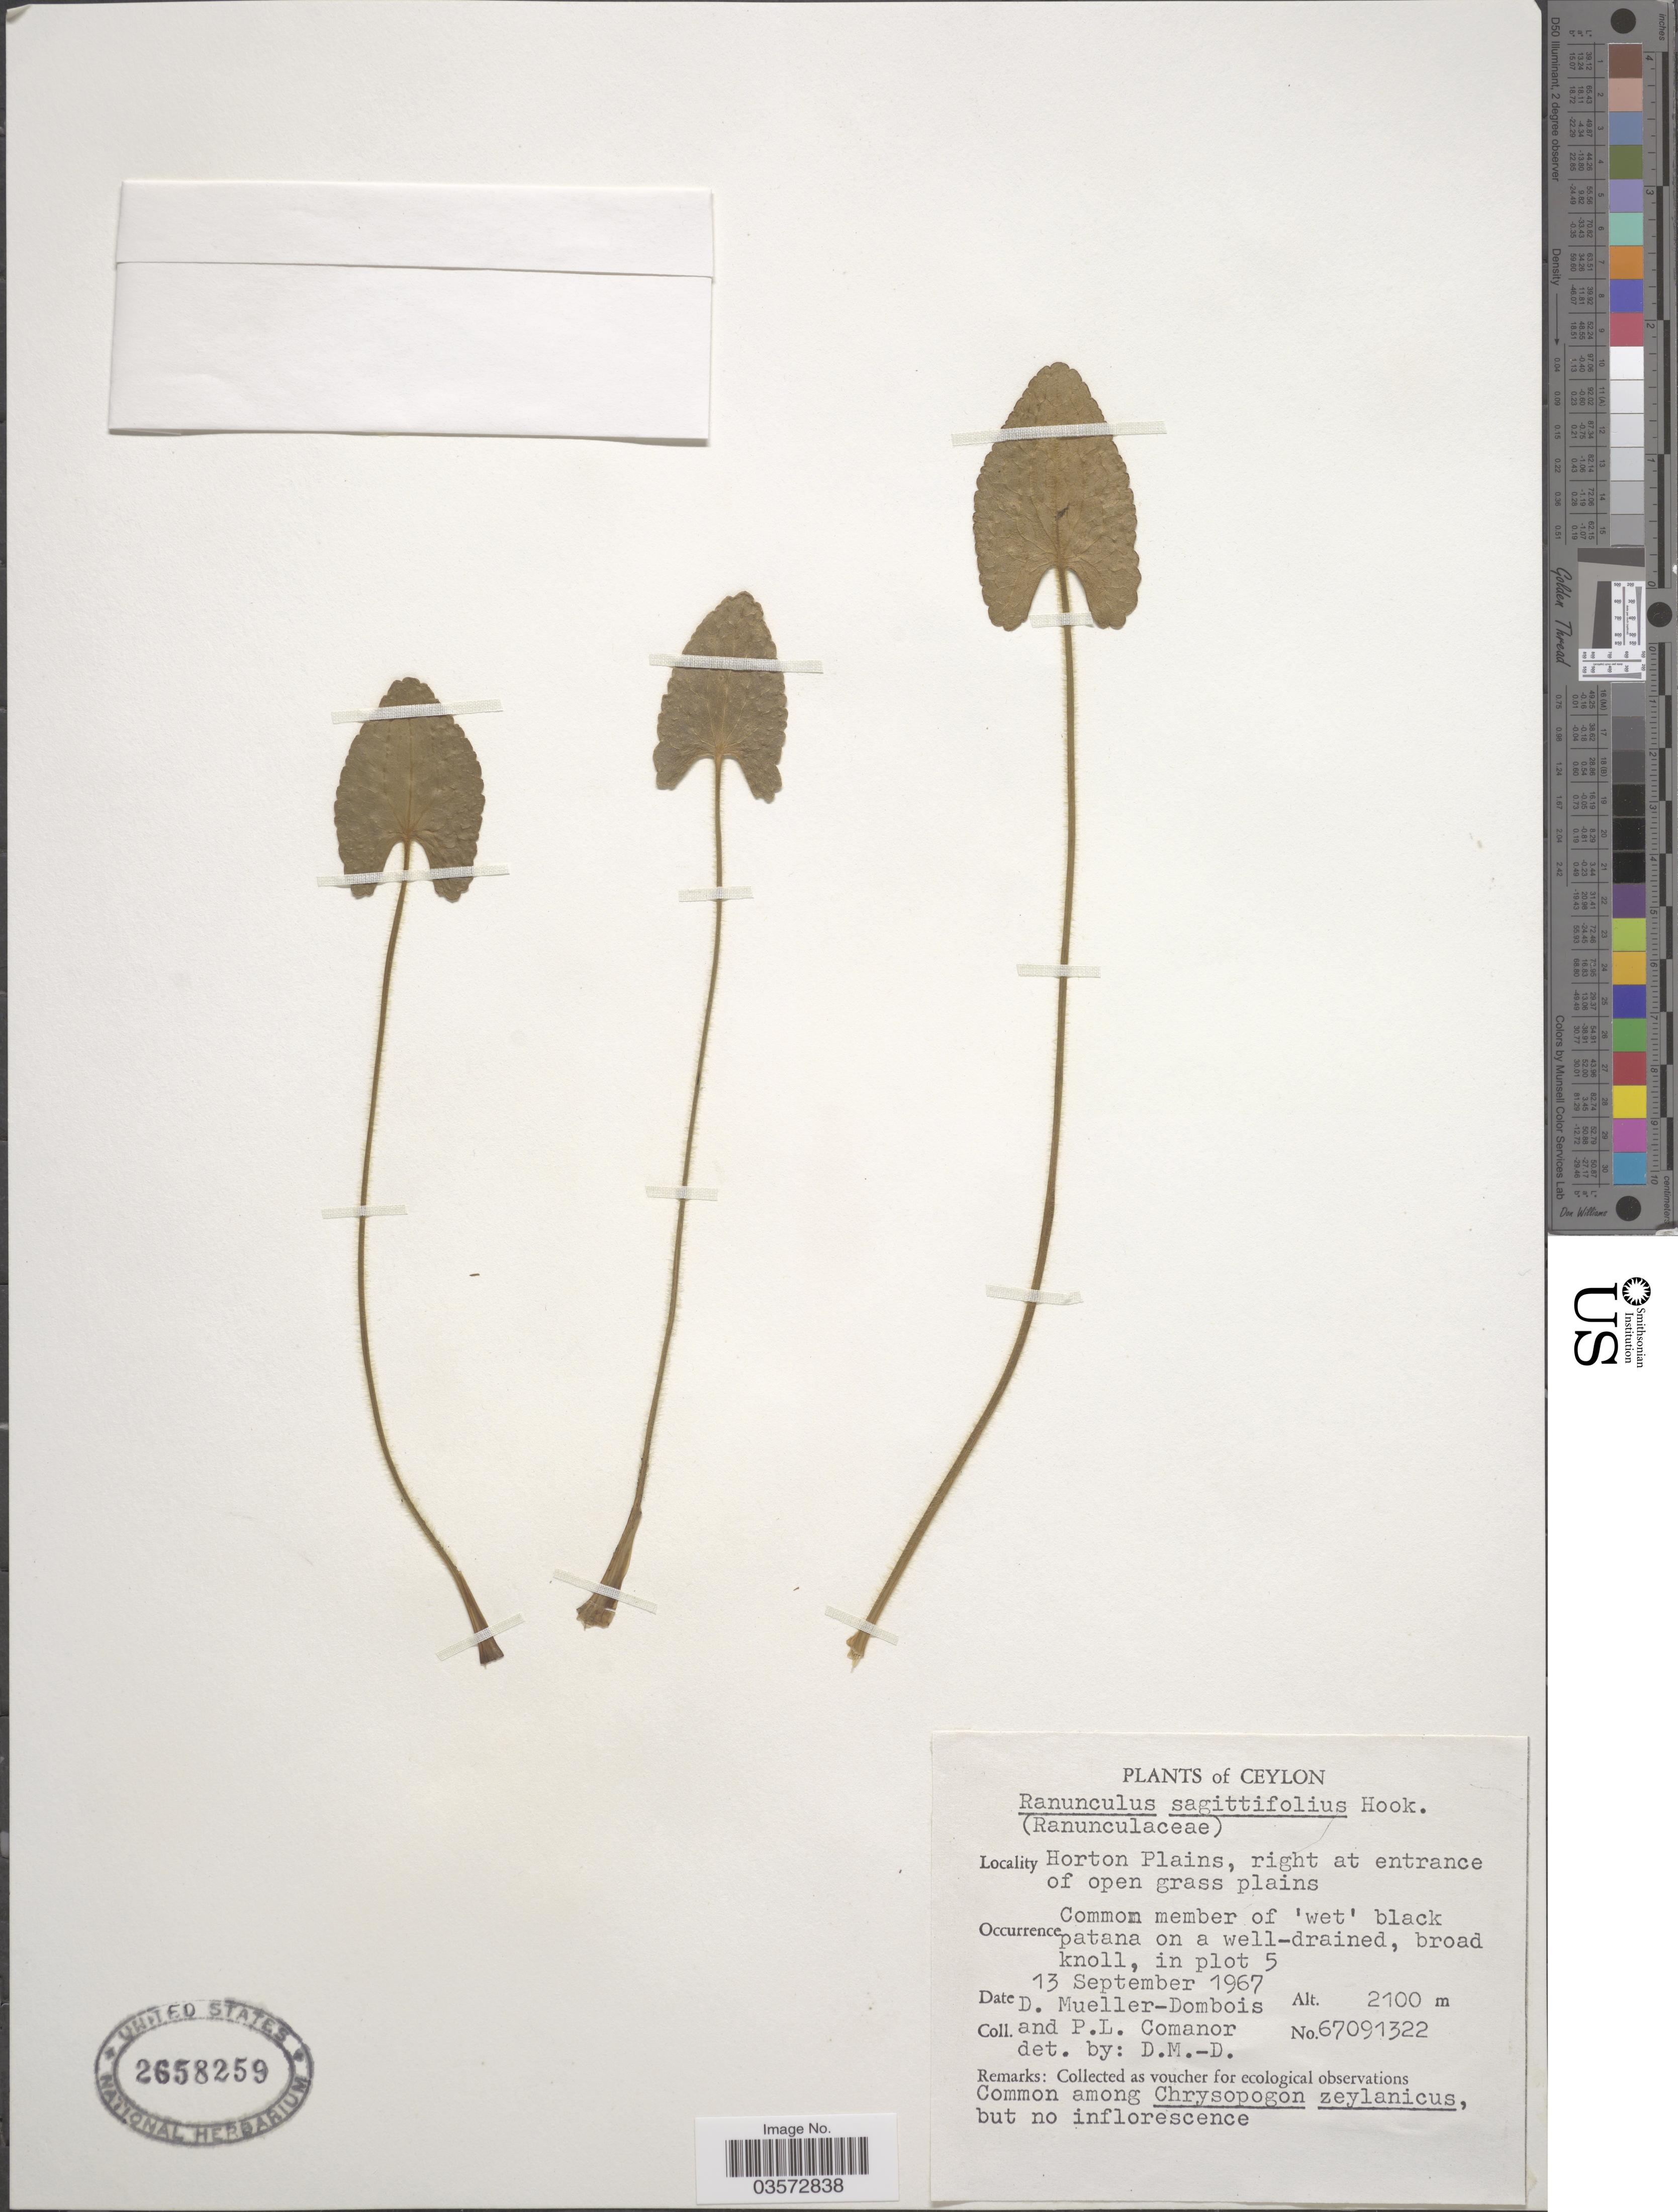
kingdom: Plantae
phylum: Tracheophyta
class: Magnoliopsida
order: Ranunculales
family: Ranunculaceae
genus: Ranunculus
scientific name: Ranunculus sagittifolius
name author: Hook.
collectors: D. Mueller-Dombois & P. Comanor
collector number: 67091322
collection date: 1967-09-13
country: Sri Lanka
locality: Ceylon. Horton Plains, right at entrance of open grass plains. In plot 5.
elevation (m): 2100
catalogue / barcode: US 2658259